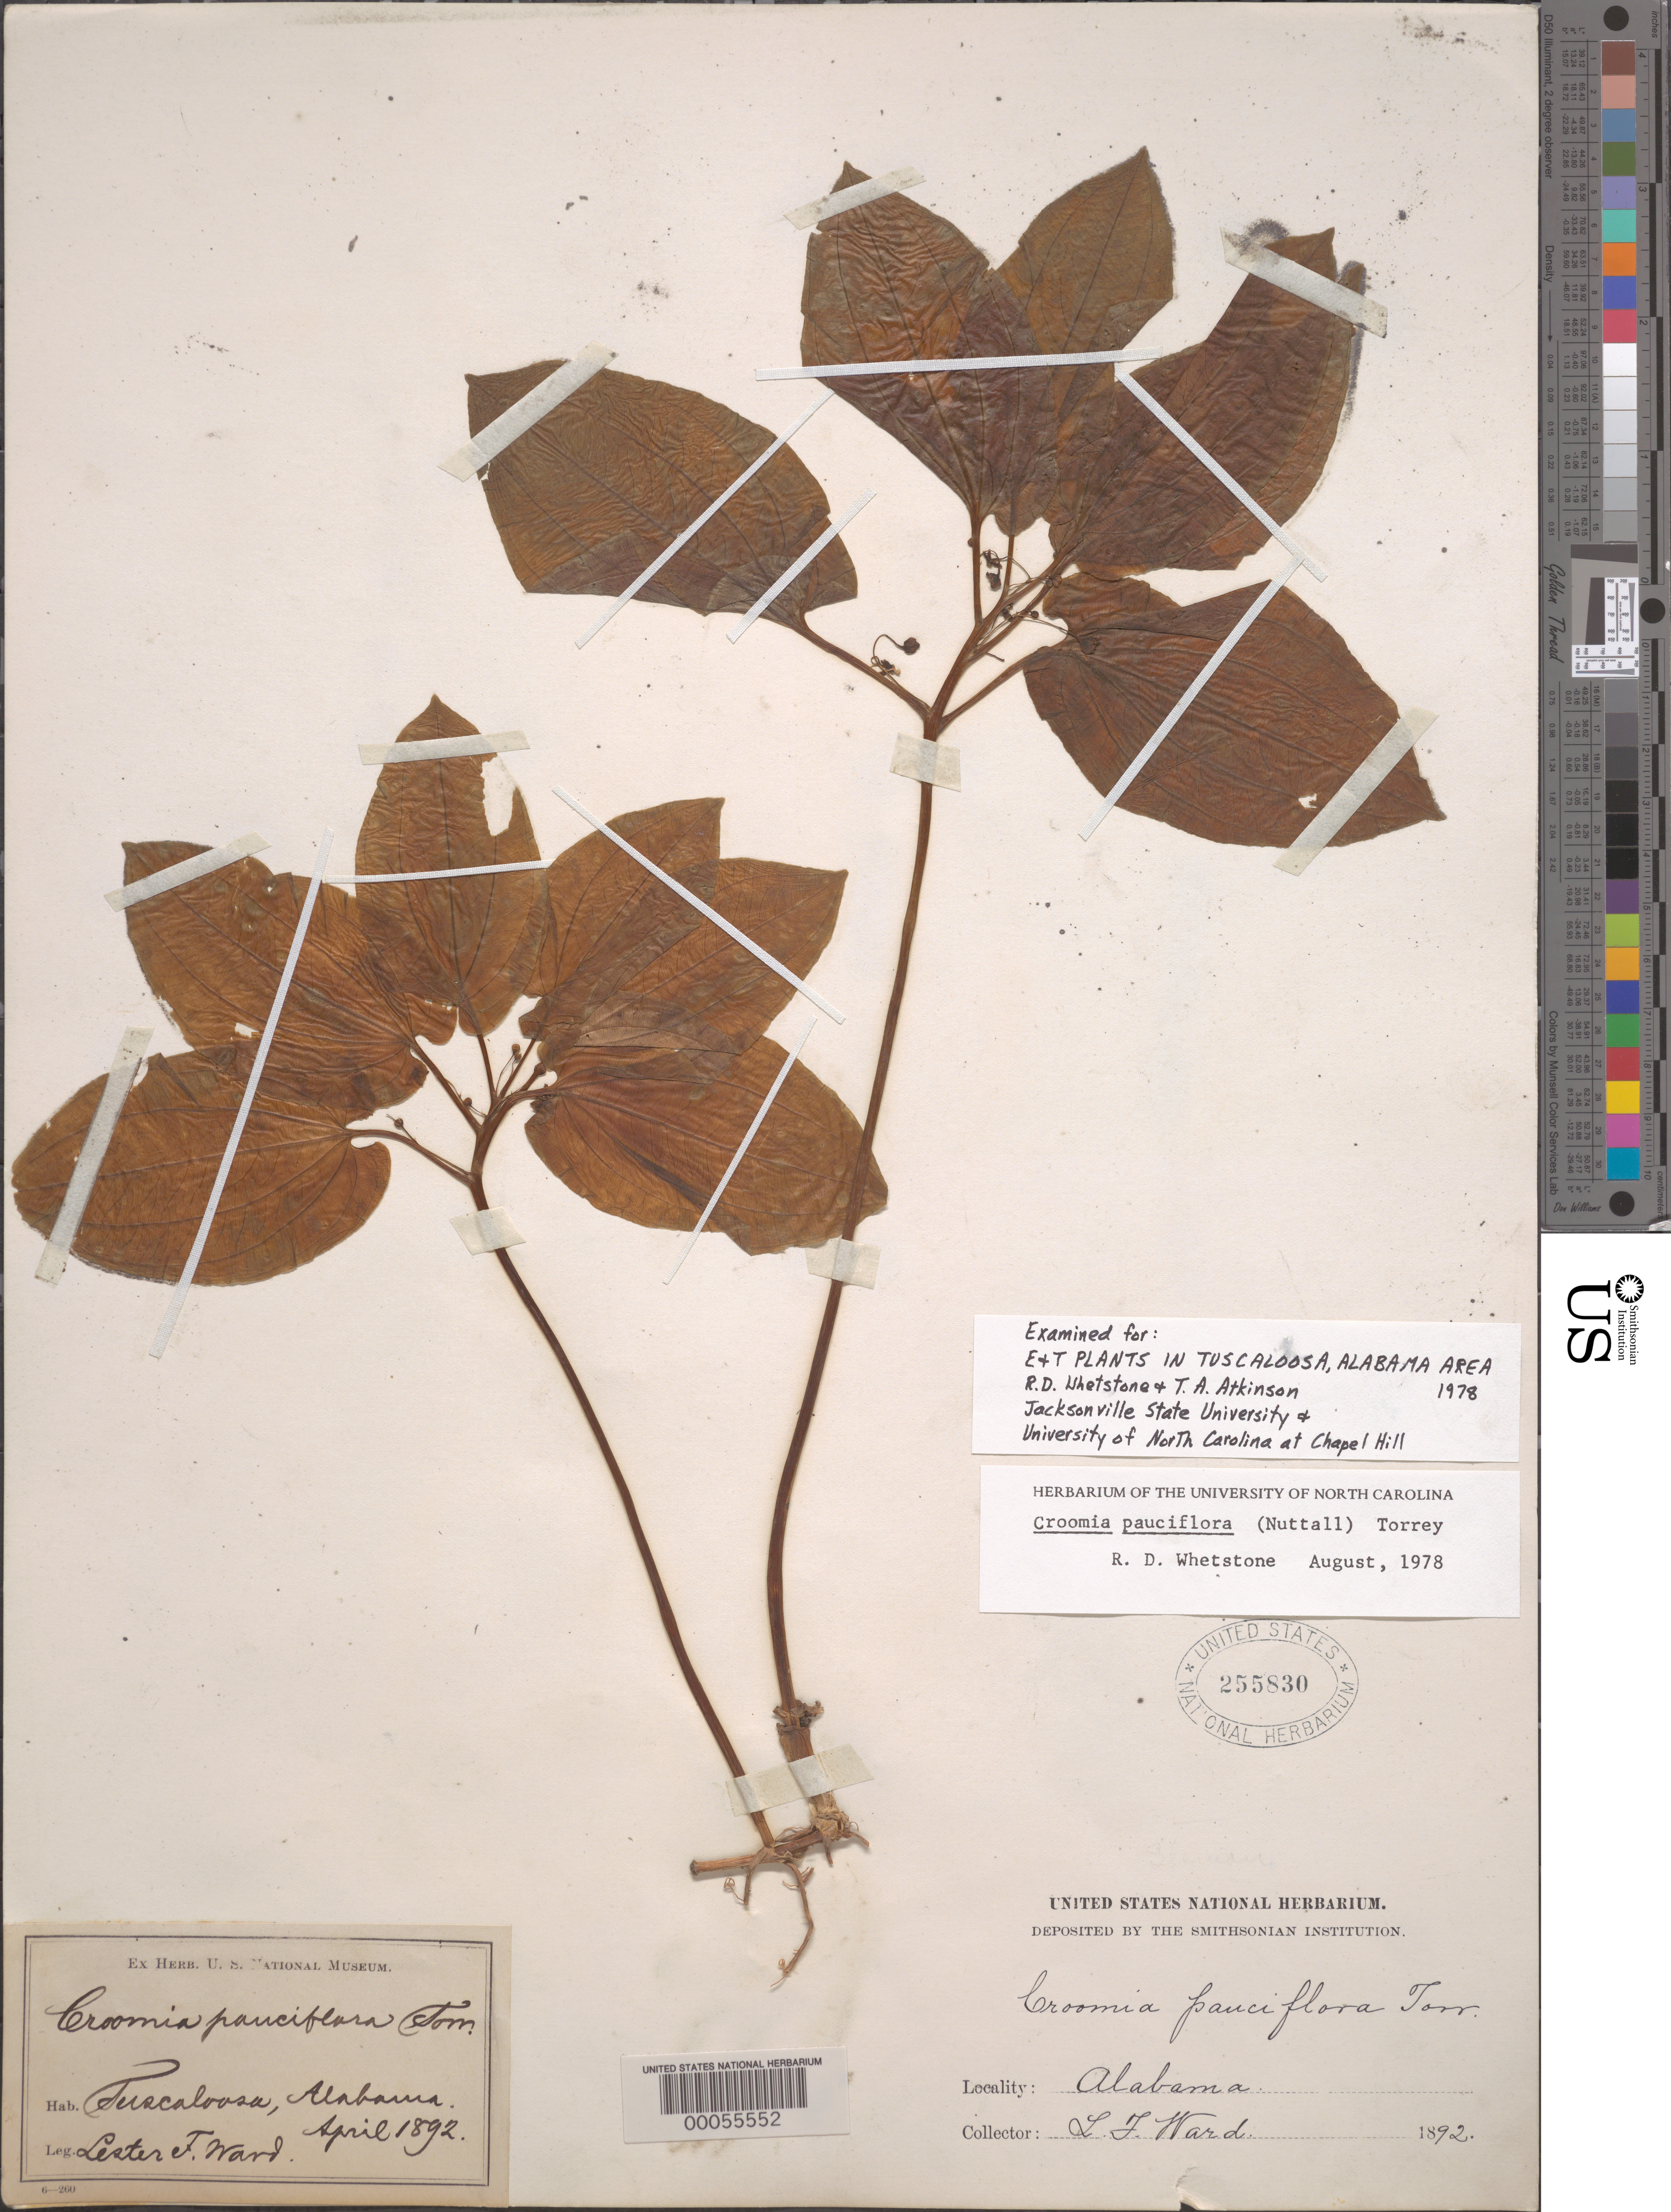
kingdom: Plantae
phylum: Tracheophyta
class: Liliopsida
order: Pandanales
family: Stemonaceae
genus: Croomia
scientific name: Croomia pauciflora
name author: (Nutt.) Torr.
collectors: L. F. Ward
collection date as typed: Apr 1892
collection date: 1892-04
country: United States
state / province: Alabama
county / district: Tuscaloosa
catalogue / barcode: US 255830